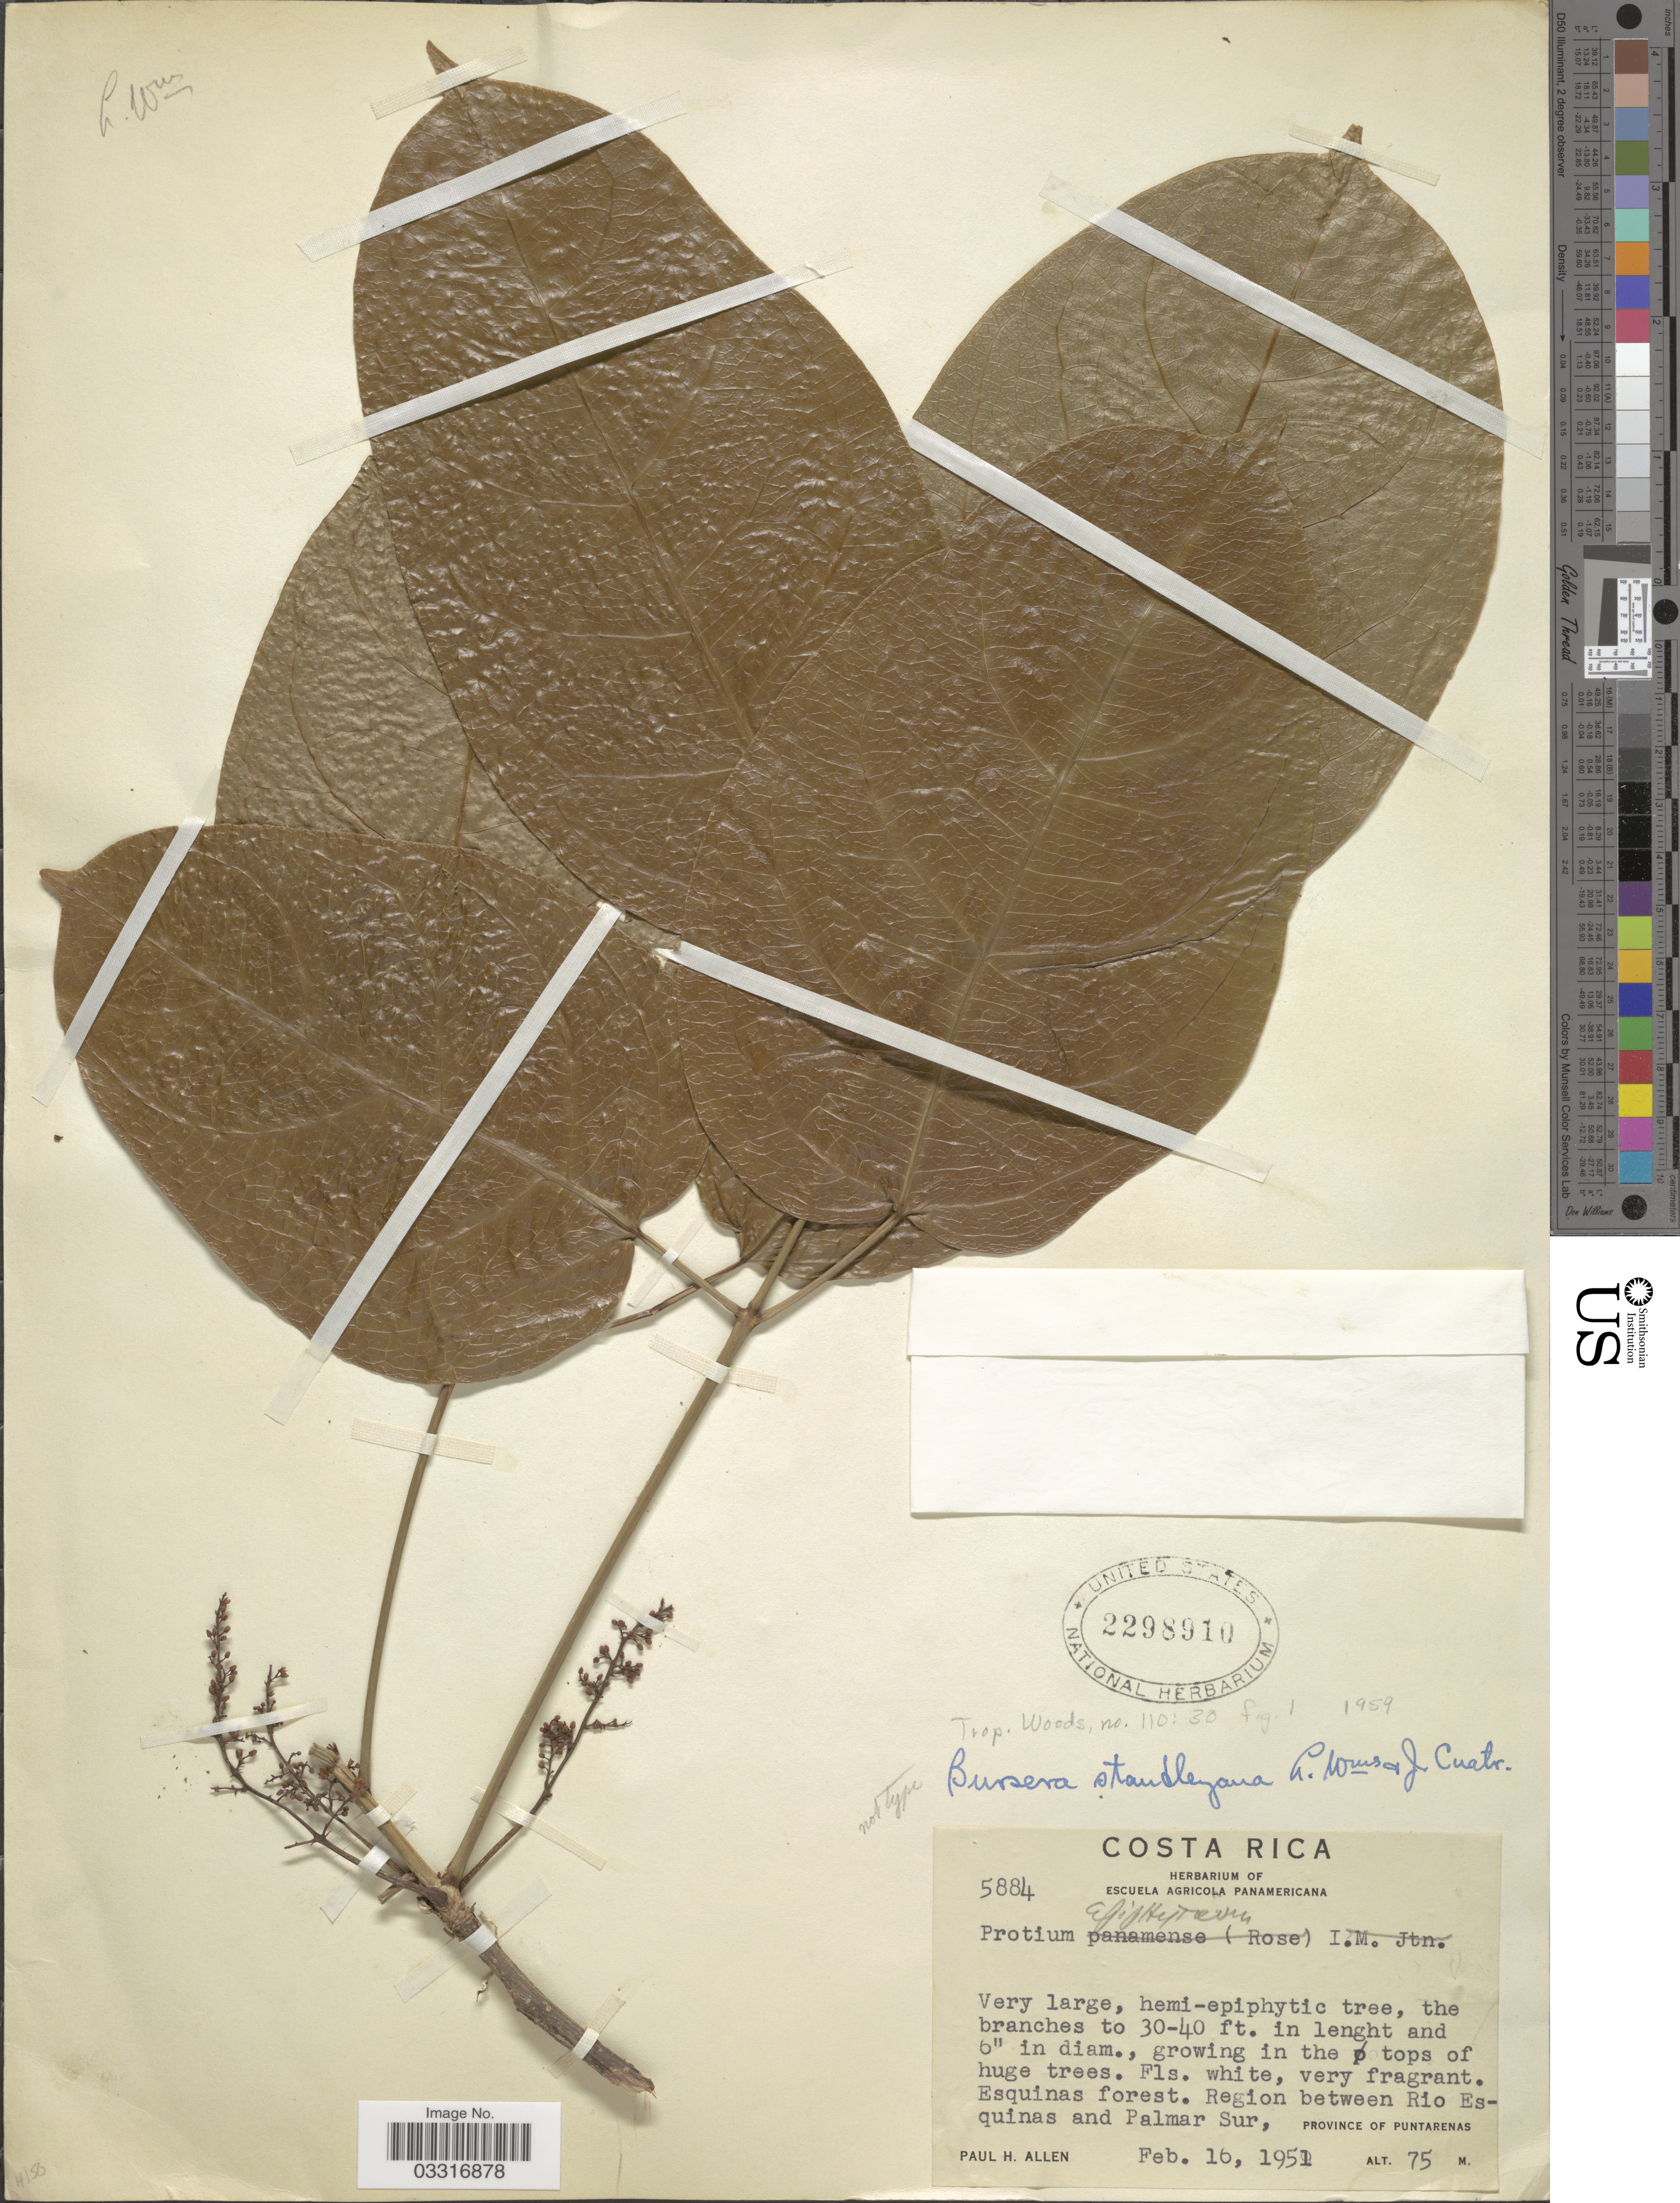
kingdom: Plantae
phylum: Tracheophyta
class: Magnoliopsida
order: Sapindales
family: Burseraceae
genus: Bursera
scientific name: Bursera standleyana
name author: L.O. Williams & Cuatrec.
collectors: P. H. Allen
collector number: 5884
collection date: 1951-02-16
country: Costa Rica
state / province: Puntarenas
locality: Esquinas forest. Region between Rio Esquinas and Palmar Sur.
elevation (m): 75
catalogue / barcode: US 2298910